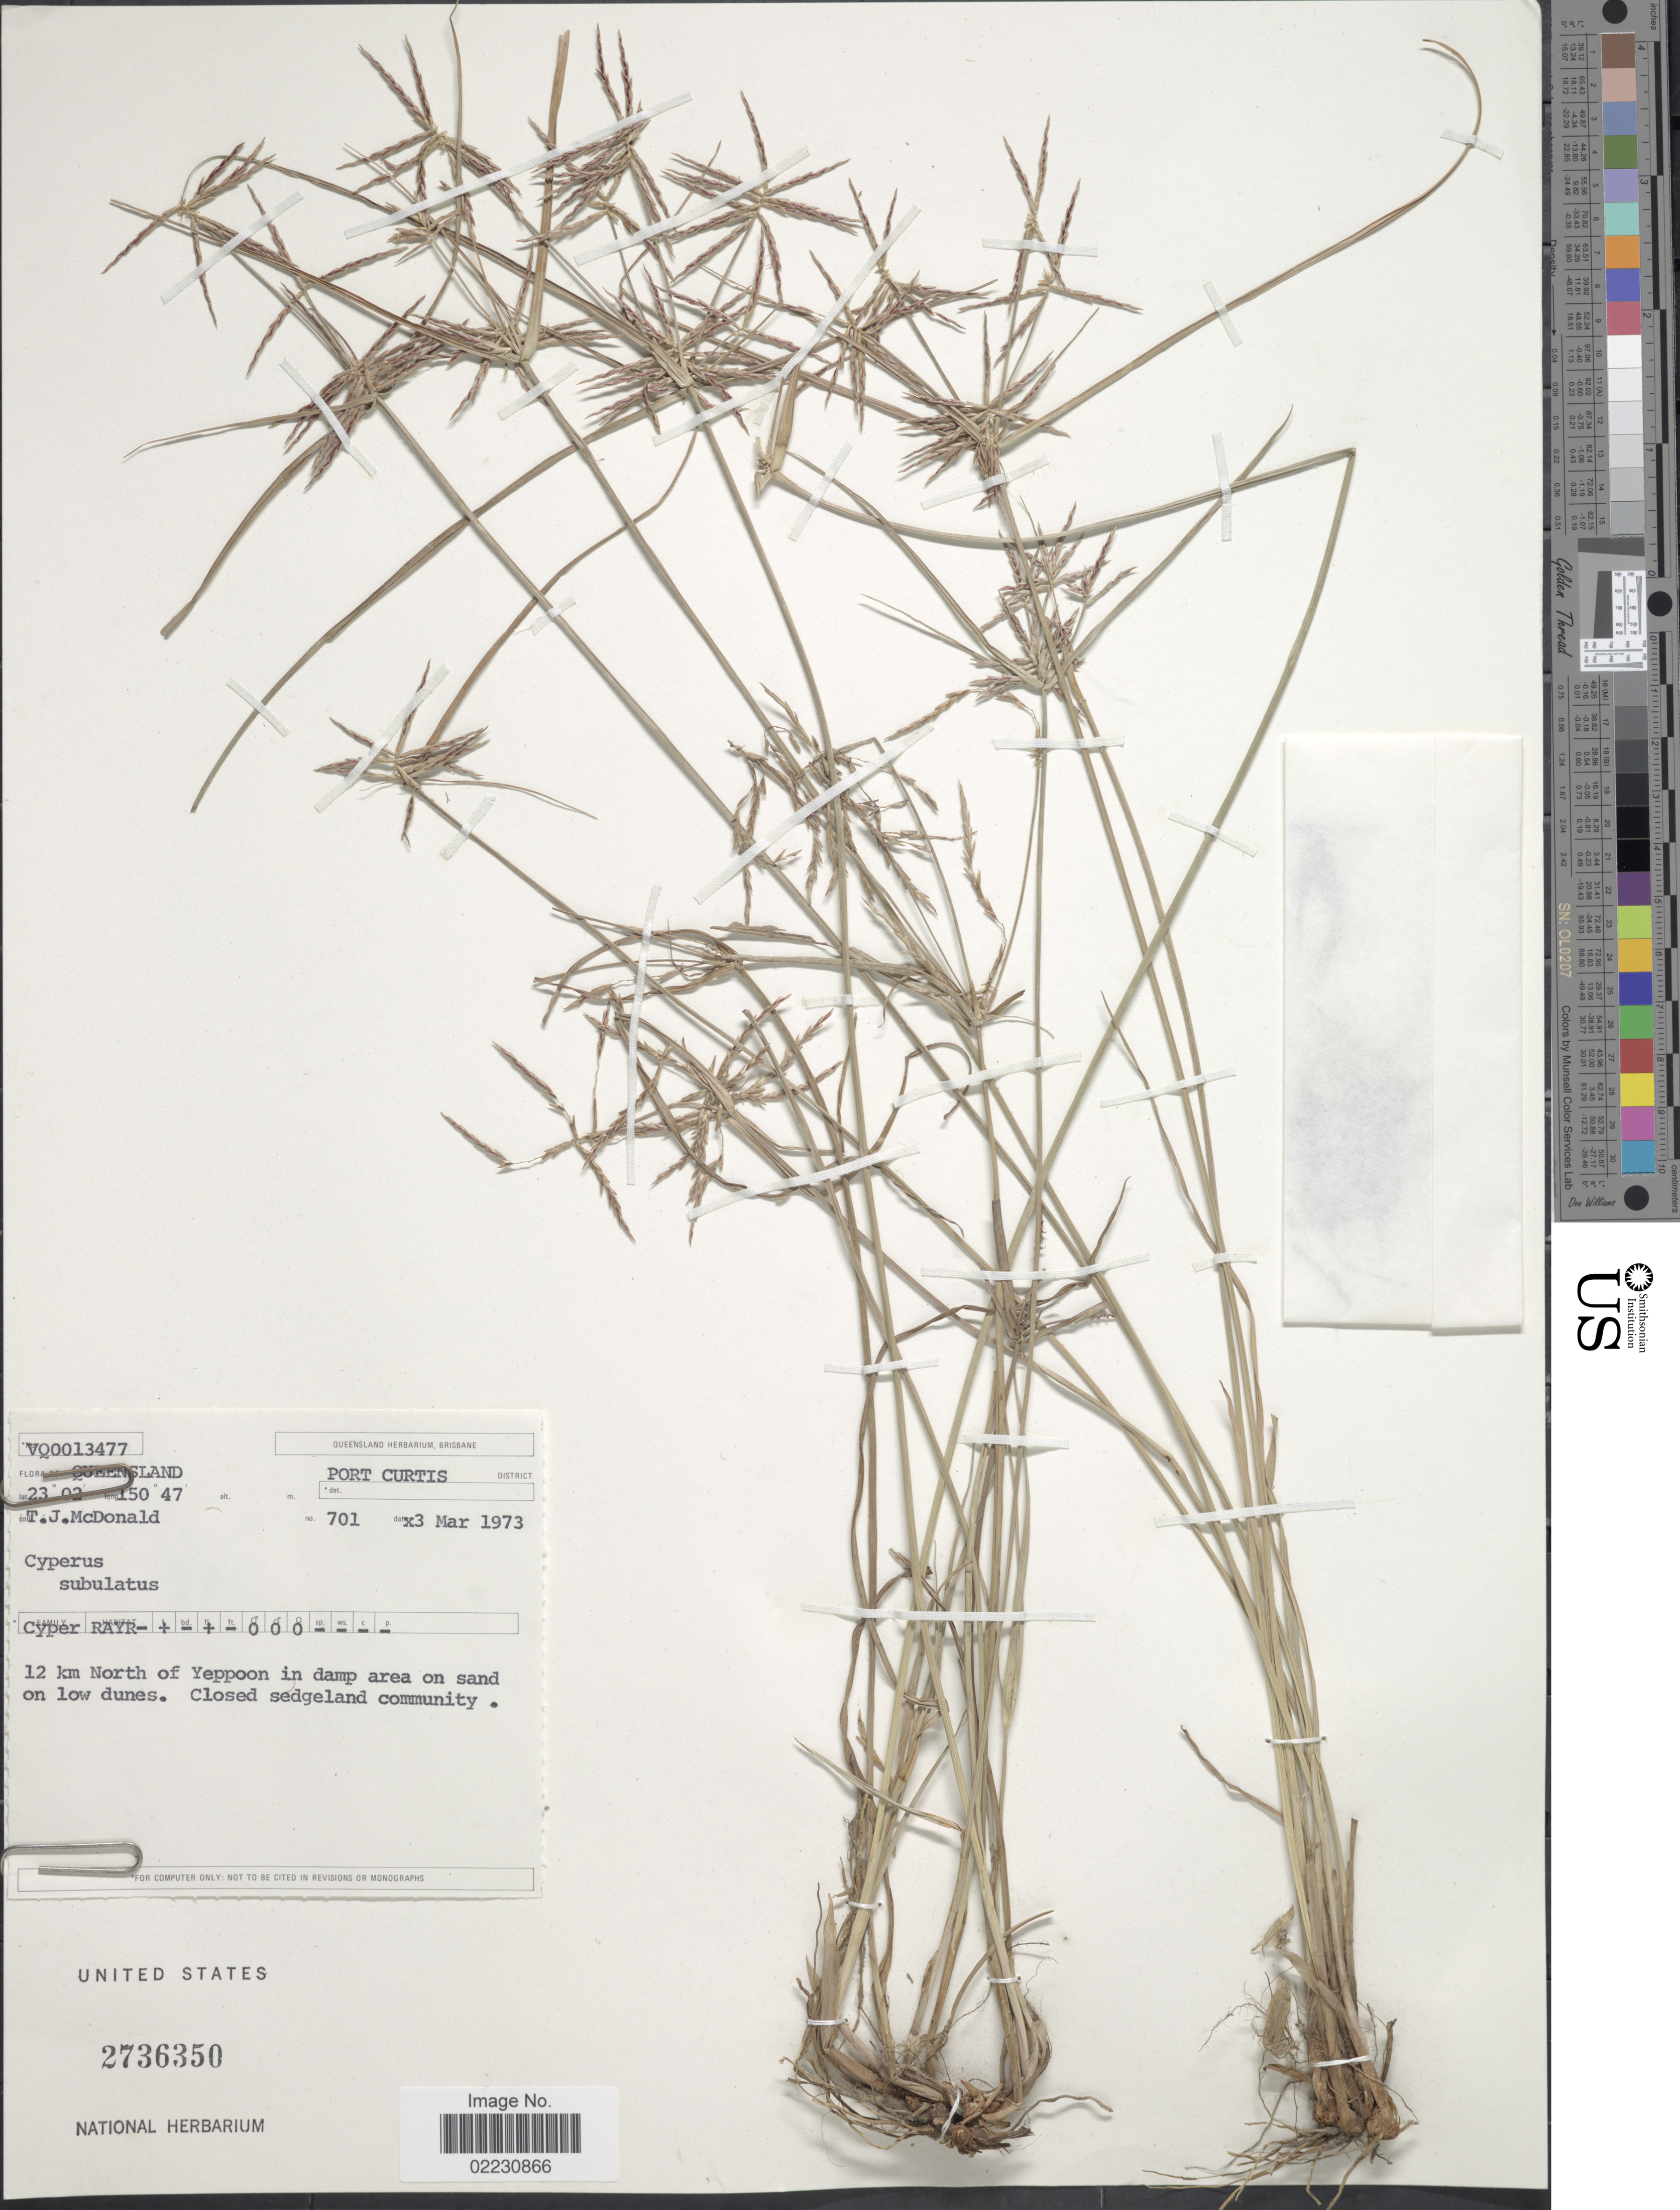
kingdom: Plantae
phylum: Tracheophyta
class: Liliopsida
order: Poales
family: Cyperaceae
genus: Cyperus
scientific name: Cyperus subulatus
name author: R. Br.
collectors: T. McDonald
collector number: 701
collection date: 1973-03-03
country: Australia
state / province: Queensland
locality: Port Curtis District, 12 km north of Yeppoon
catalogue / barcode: US 2736350